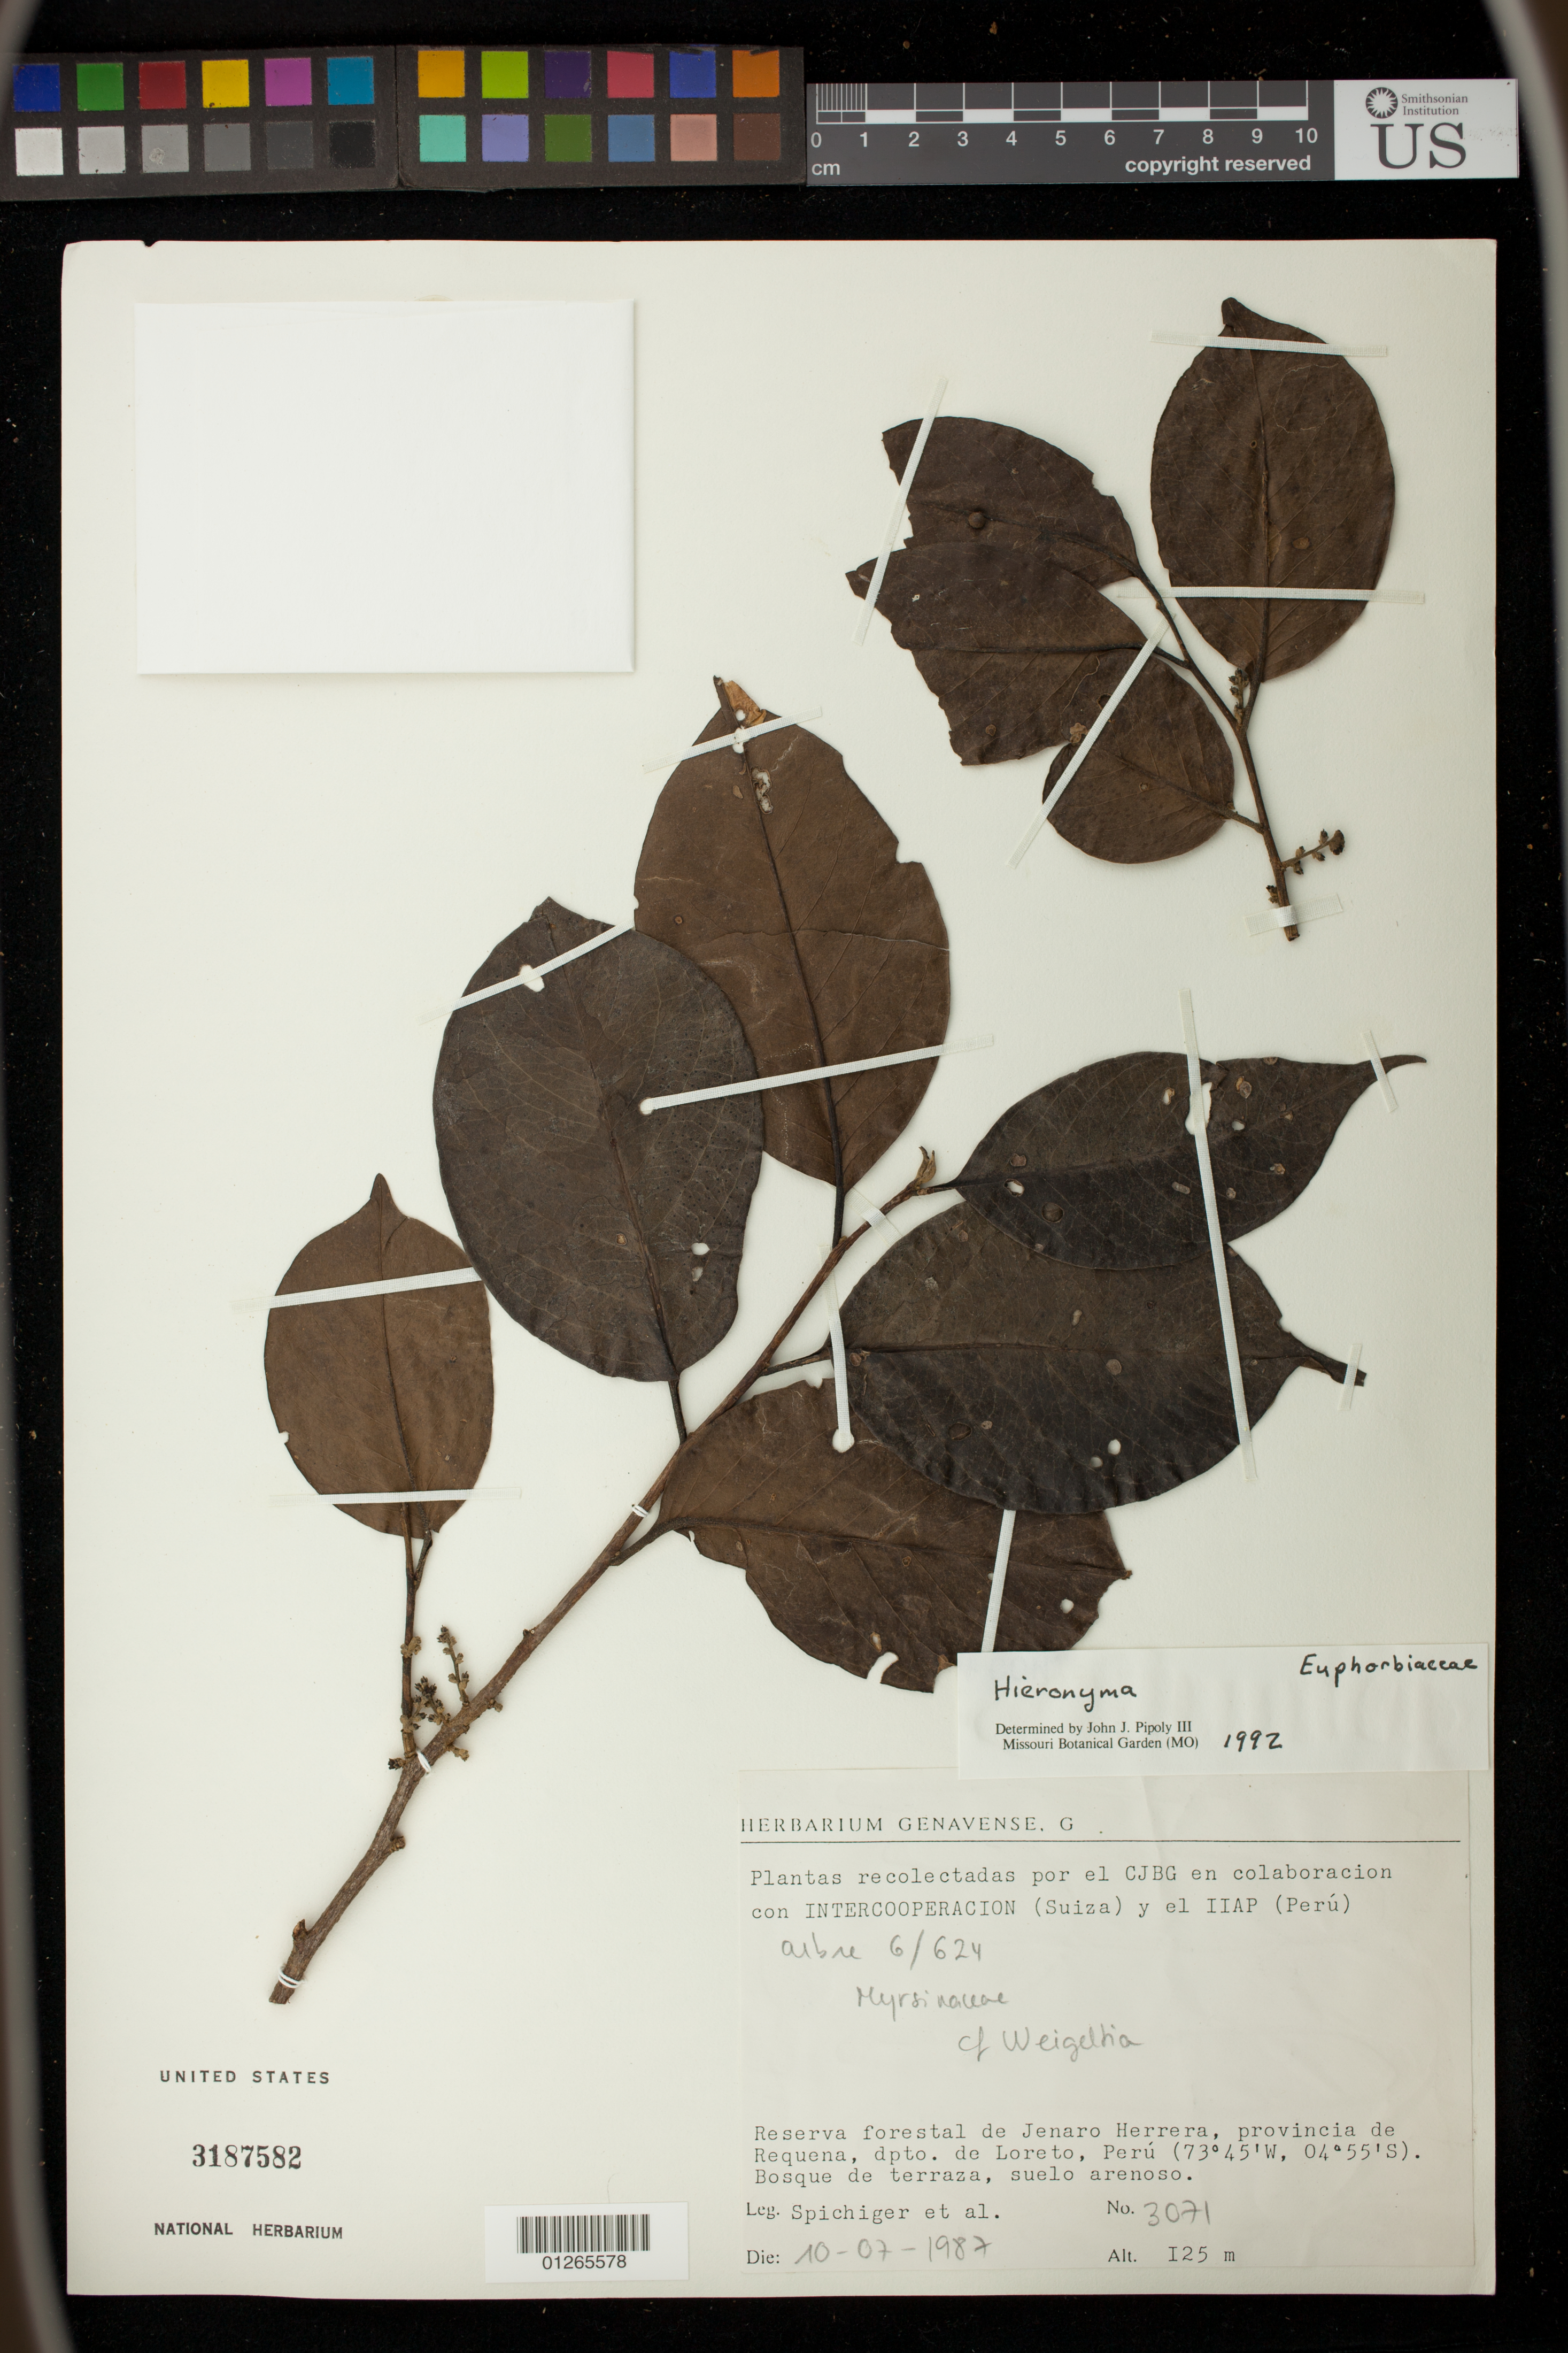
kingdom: Plantae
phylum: Tracheophyta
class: Magnoliopsida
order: Malpighiales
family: Phyllanthaceae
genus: Hieronyma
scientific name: Hieronyma sp.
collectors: R. Spichiger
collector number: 3071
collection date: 1987-07-10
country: Peru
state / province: Loreto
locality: Canton: Tulcan. Parroquia: Maldonado. Collection made along path from the village of Maldonado towards the area known locally as "Bombiadora." 4-6 km SW of Maldonado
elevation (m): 127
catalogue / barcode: US 3187582